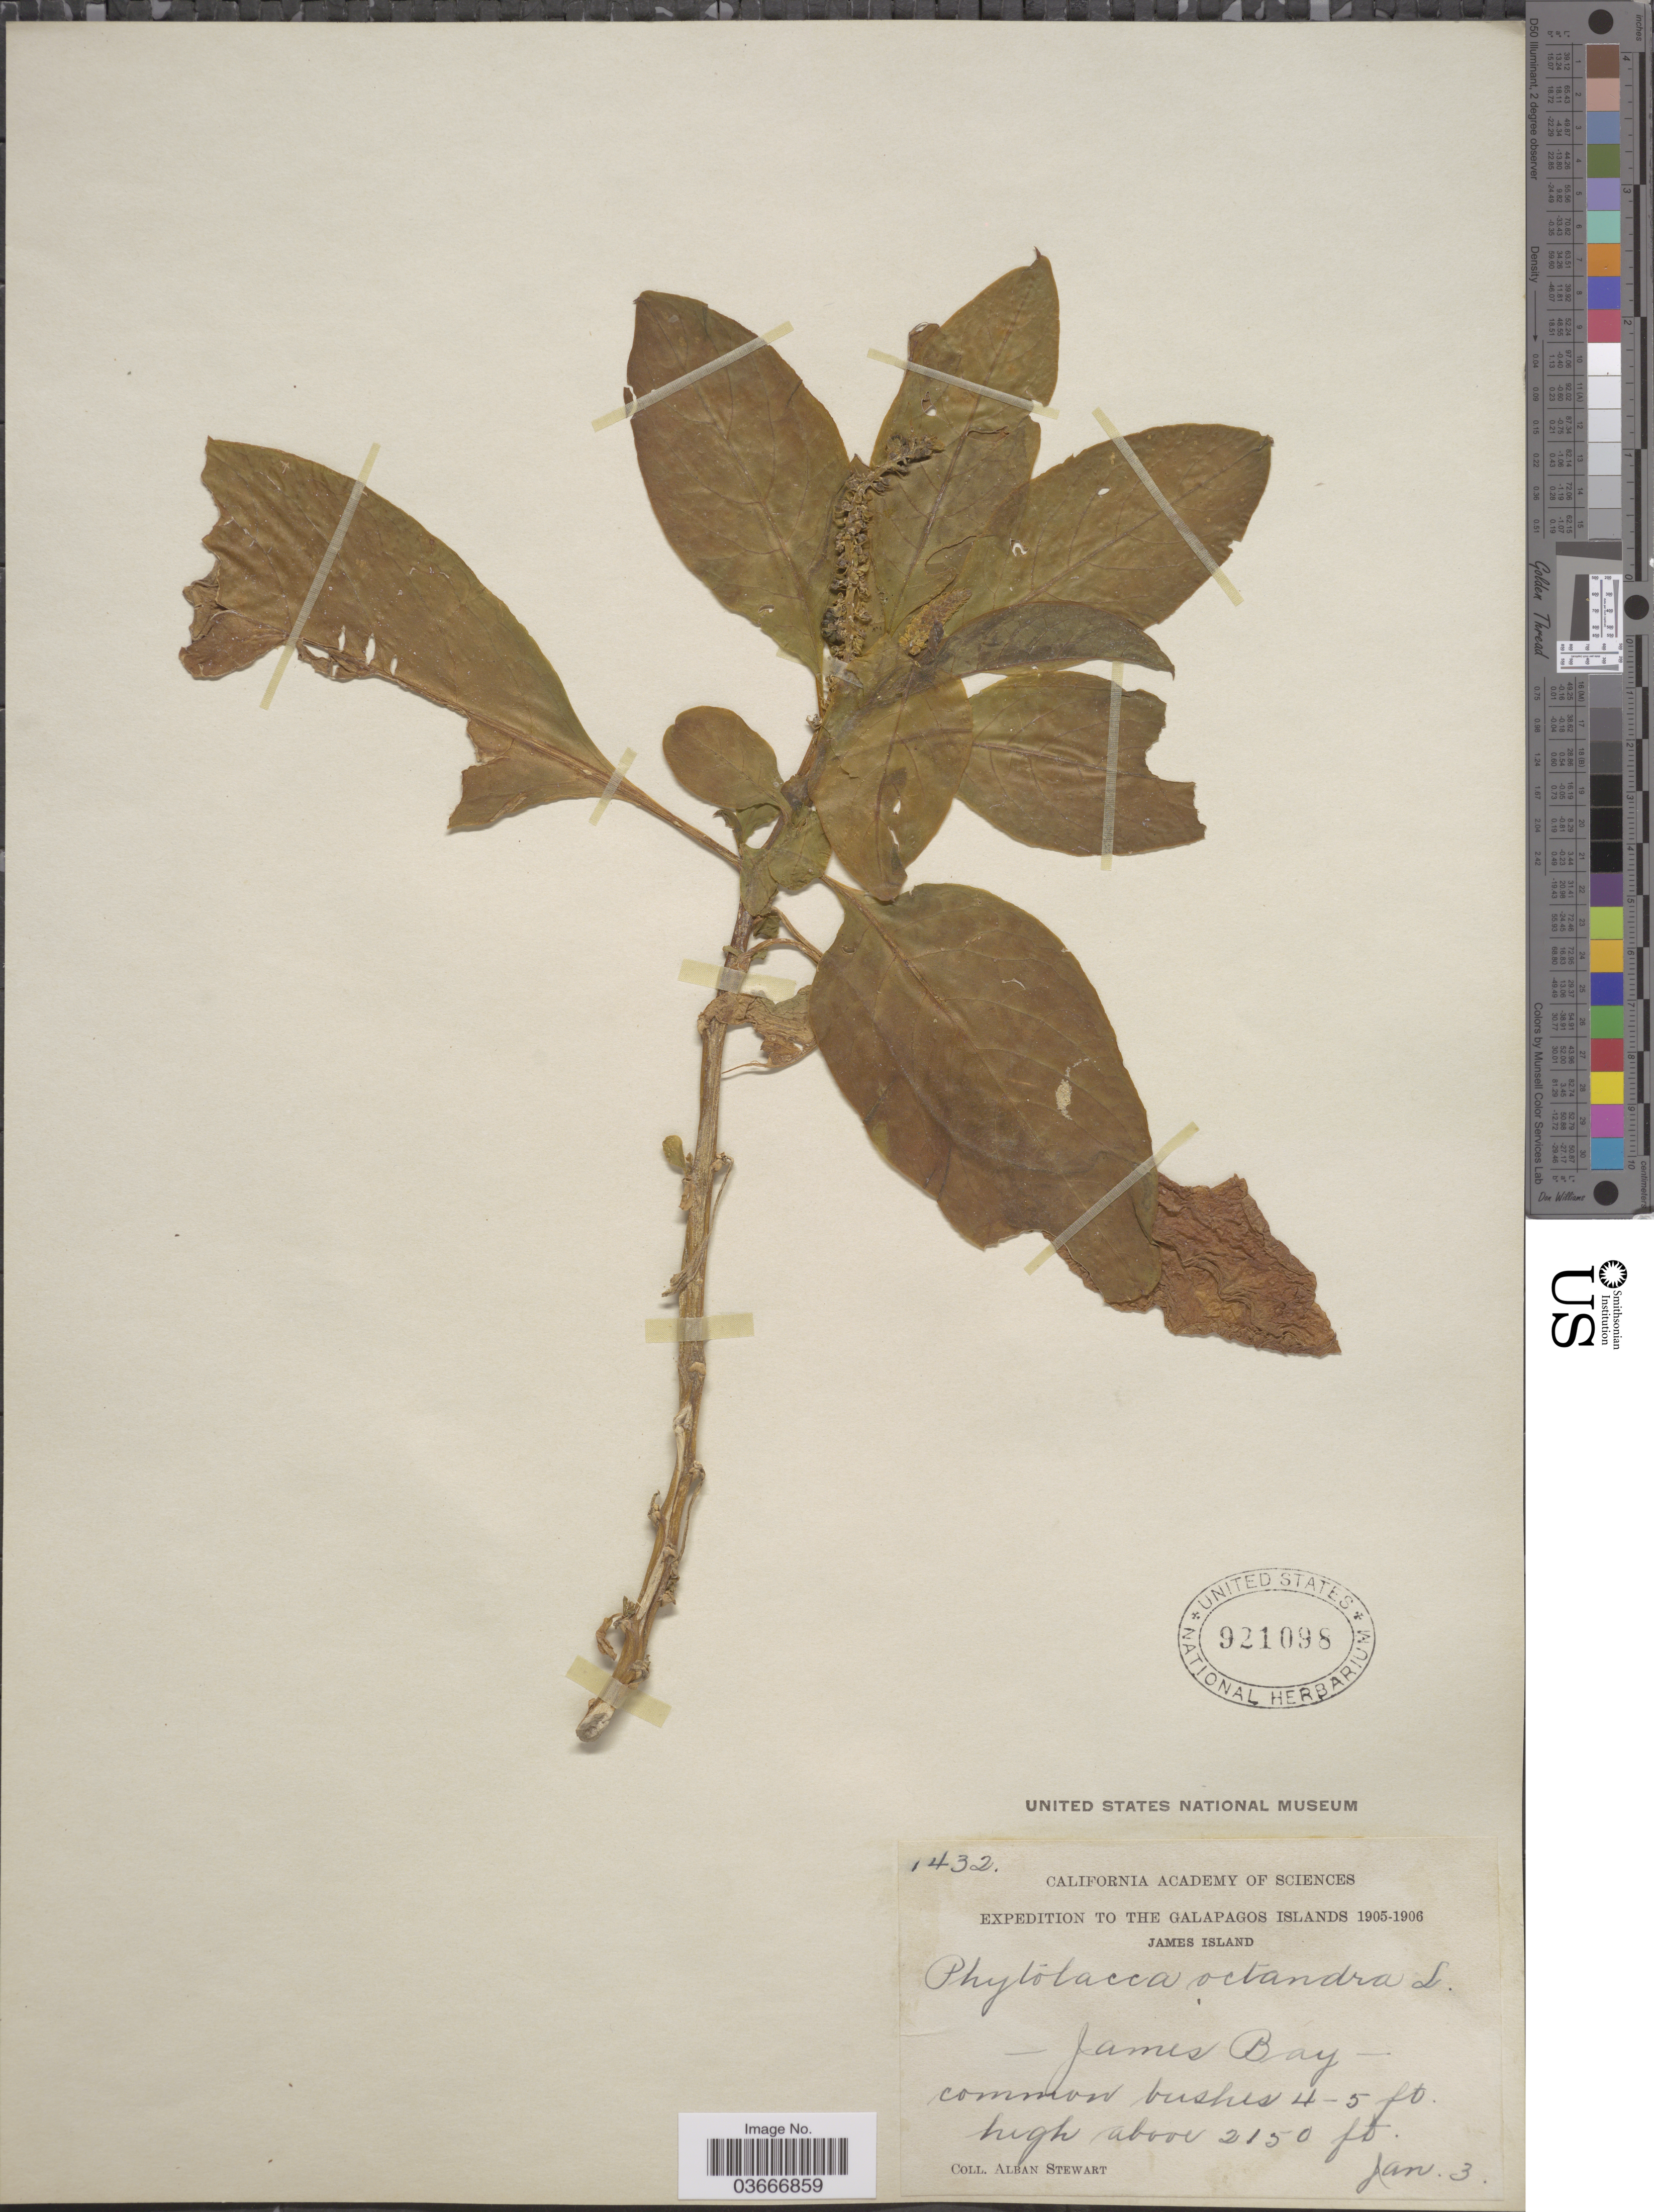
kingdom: Plantae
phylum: Tracheophyta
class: Magnoliopsida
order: Caryophyllales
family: Phytolaccaceae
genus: Phytolacca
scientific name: Phytolacca icosandra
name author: L.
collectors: A. Stewart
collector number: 1432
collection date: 1905-01-03/1906-01-03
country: Ecuador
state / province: Colón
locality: The Galapagos Islands. James Island. James Bay.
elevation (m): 655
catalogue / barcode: US 921098